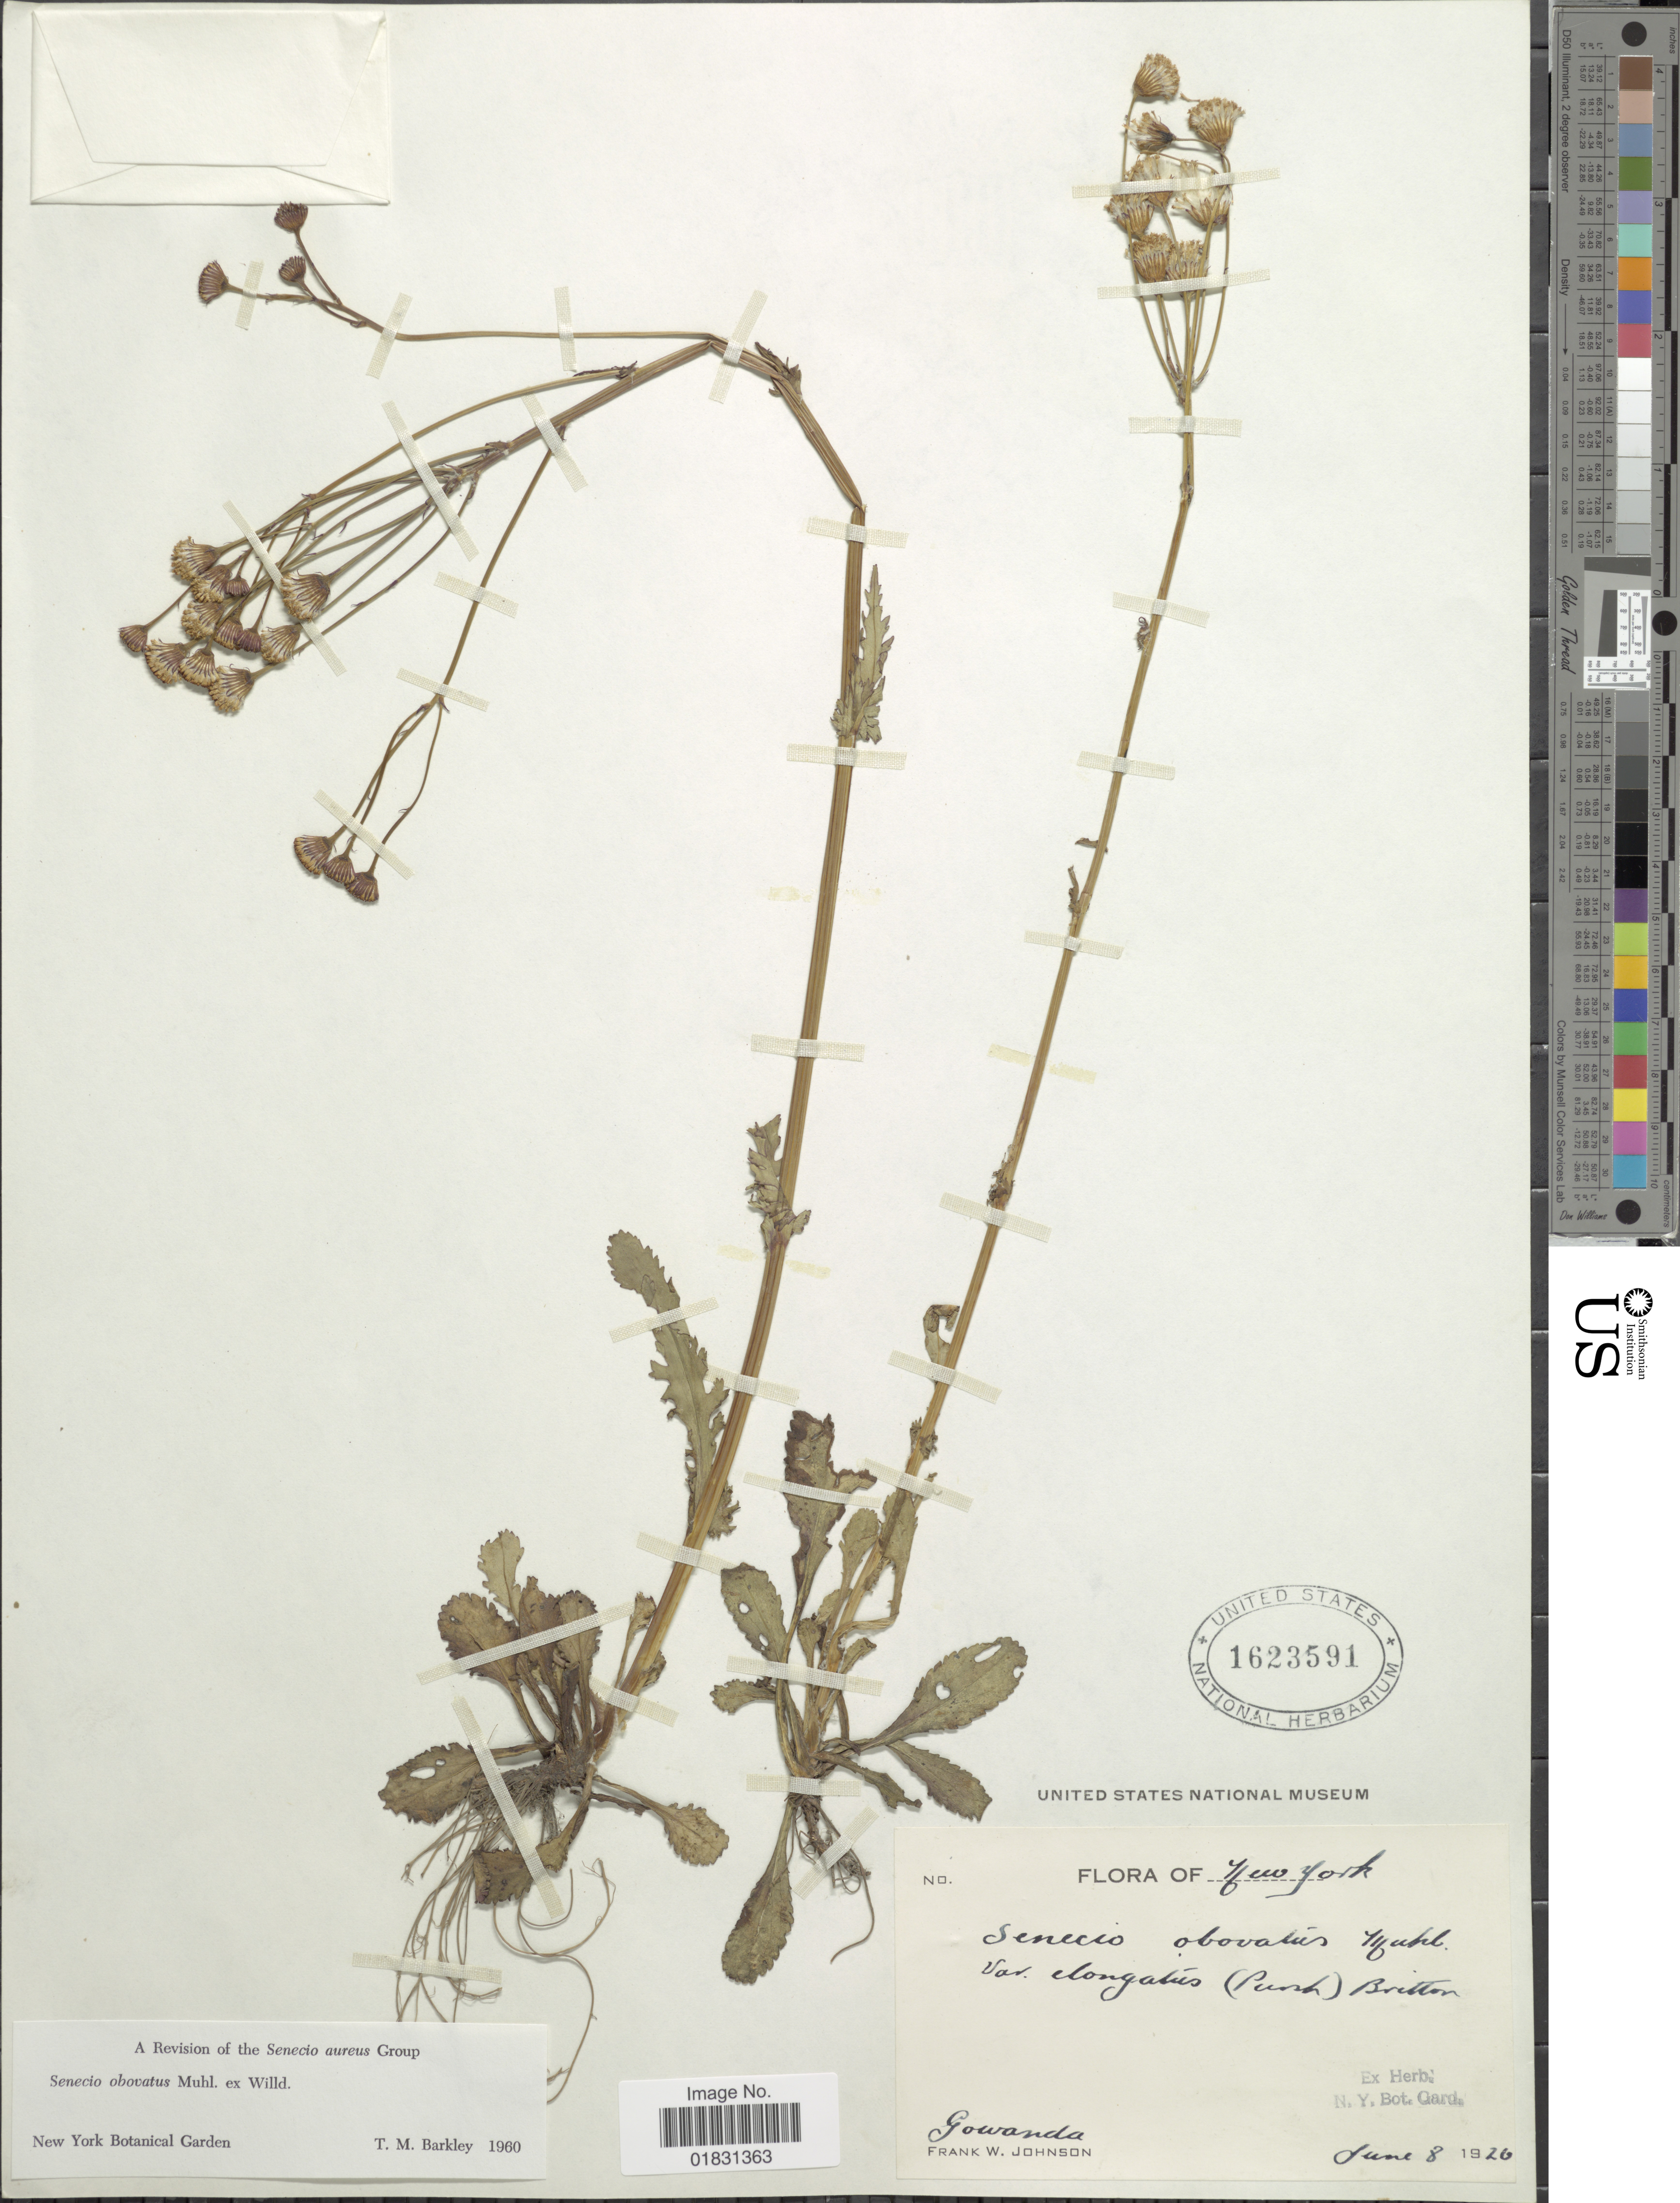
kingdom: Plantae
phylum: Tracheophyta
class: Magnoliopsida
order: Asterales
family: Asteraceae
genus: Packera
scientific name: Packera obovata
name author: (Muhl. ex Willd.) W.A. Weber & Á. Löve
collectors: F. W. Johnson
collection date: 1926-06-08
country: United States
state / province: New York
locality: Gowanda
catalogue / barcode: US 1623591